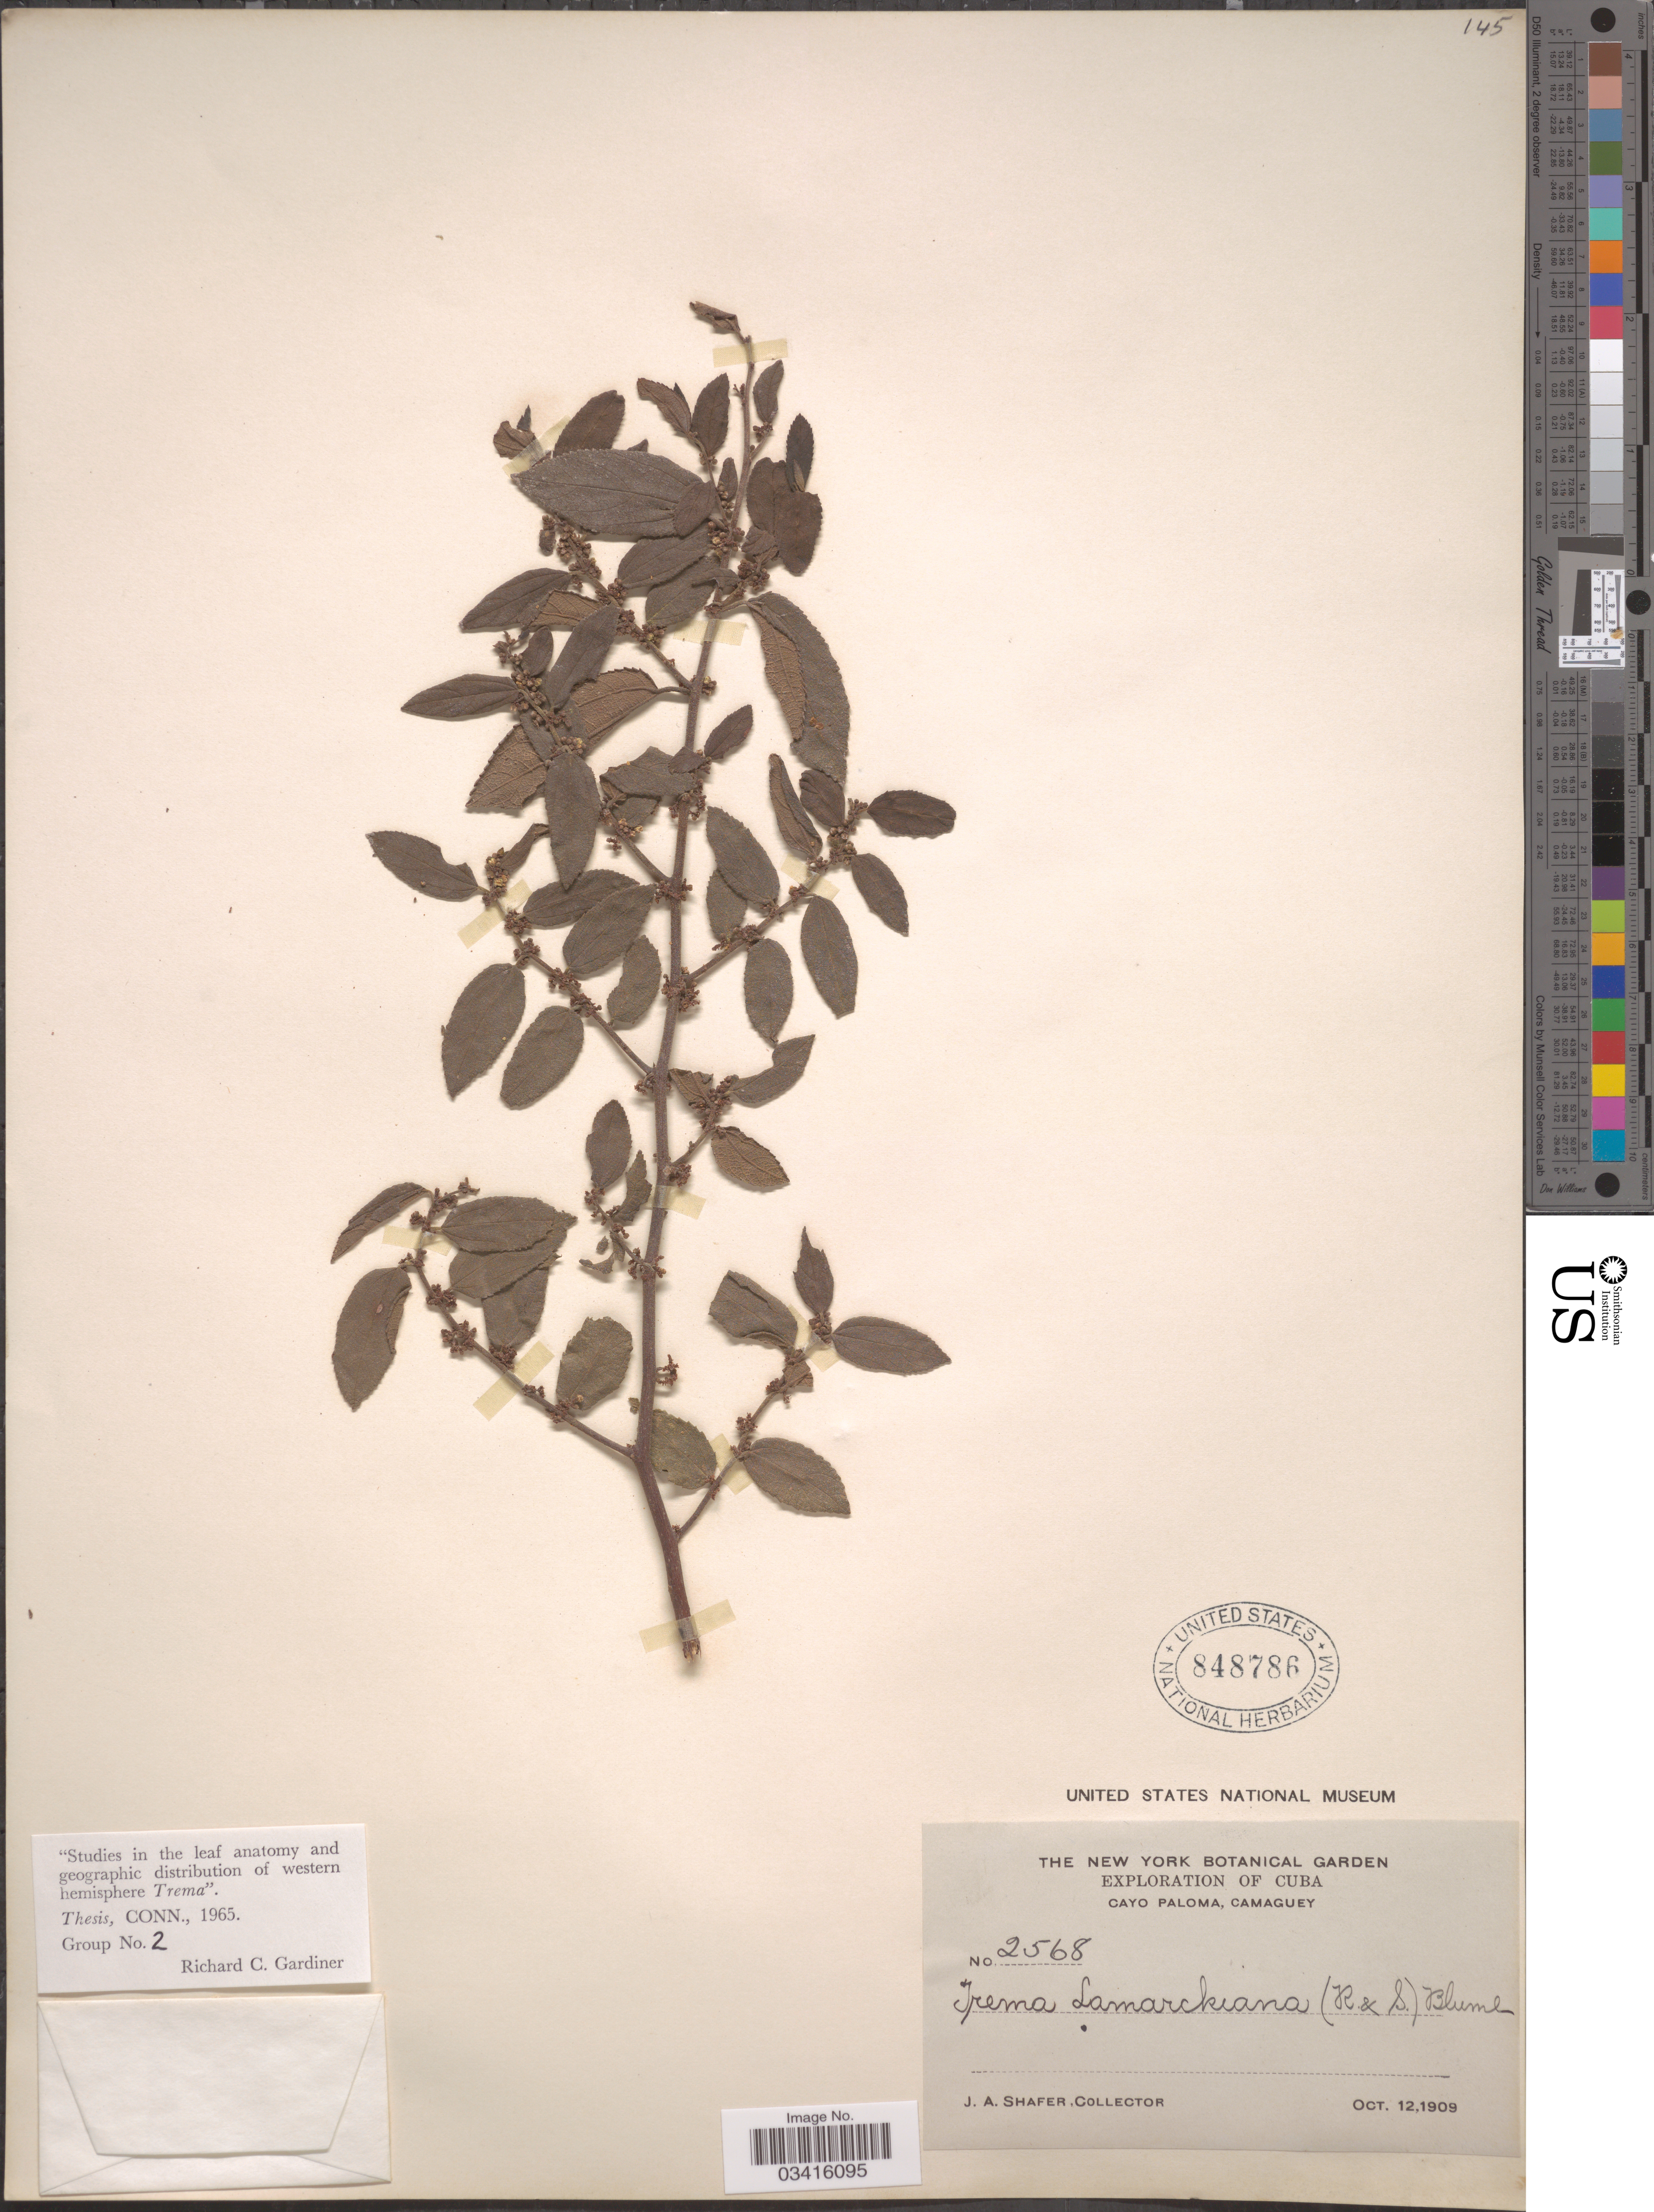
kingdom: Plantae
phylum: Tracheophyta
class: Magnoliopsida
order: Rosales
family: Cannabaceae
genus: Trema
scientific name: Trema lamarckianum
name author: (Schult.) Blume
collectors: J. A. Shafer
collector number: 2568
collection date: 1909-10-12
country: Cuba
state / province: Camagüey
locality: Cayo Paloma.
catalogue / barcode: US 848786